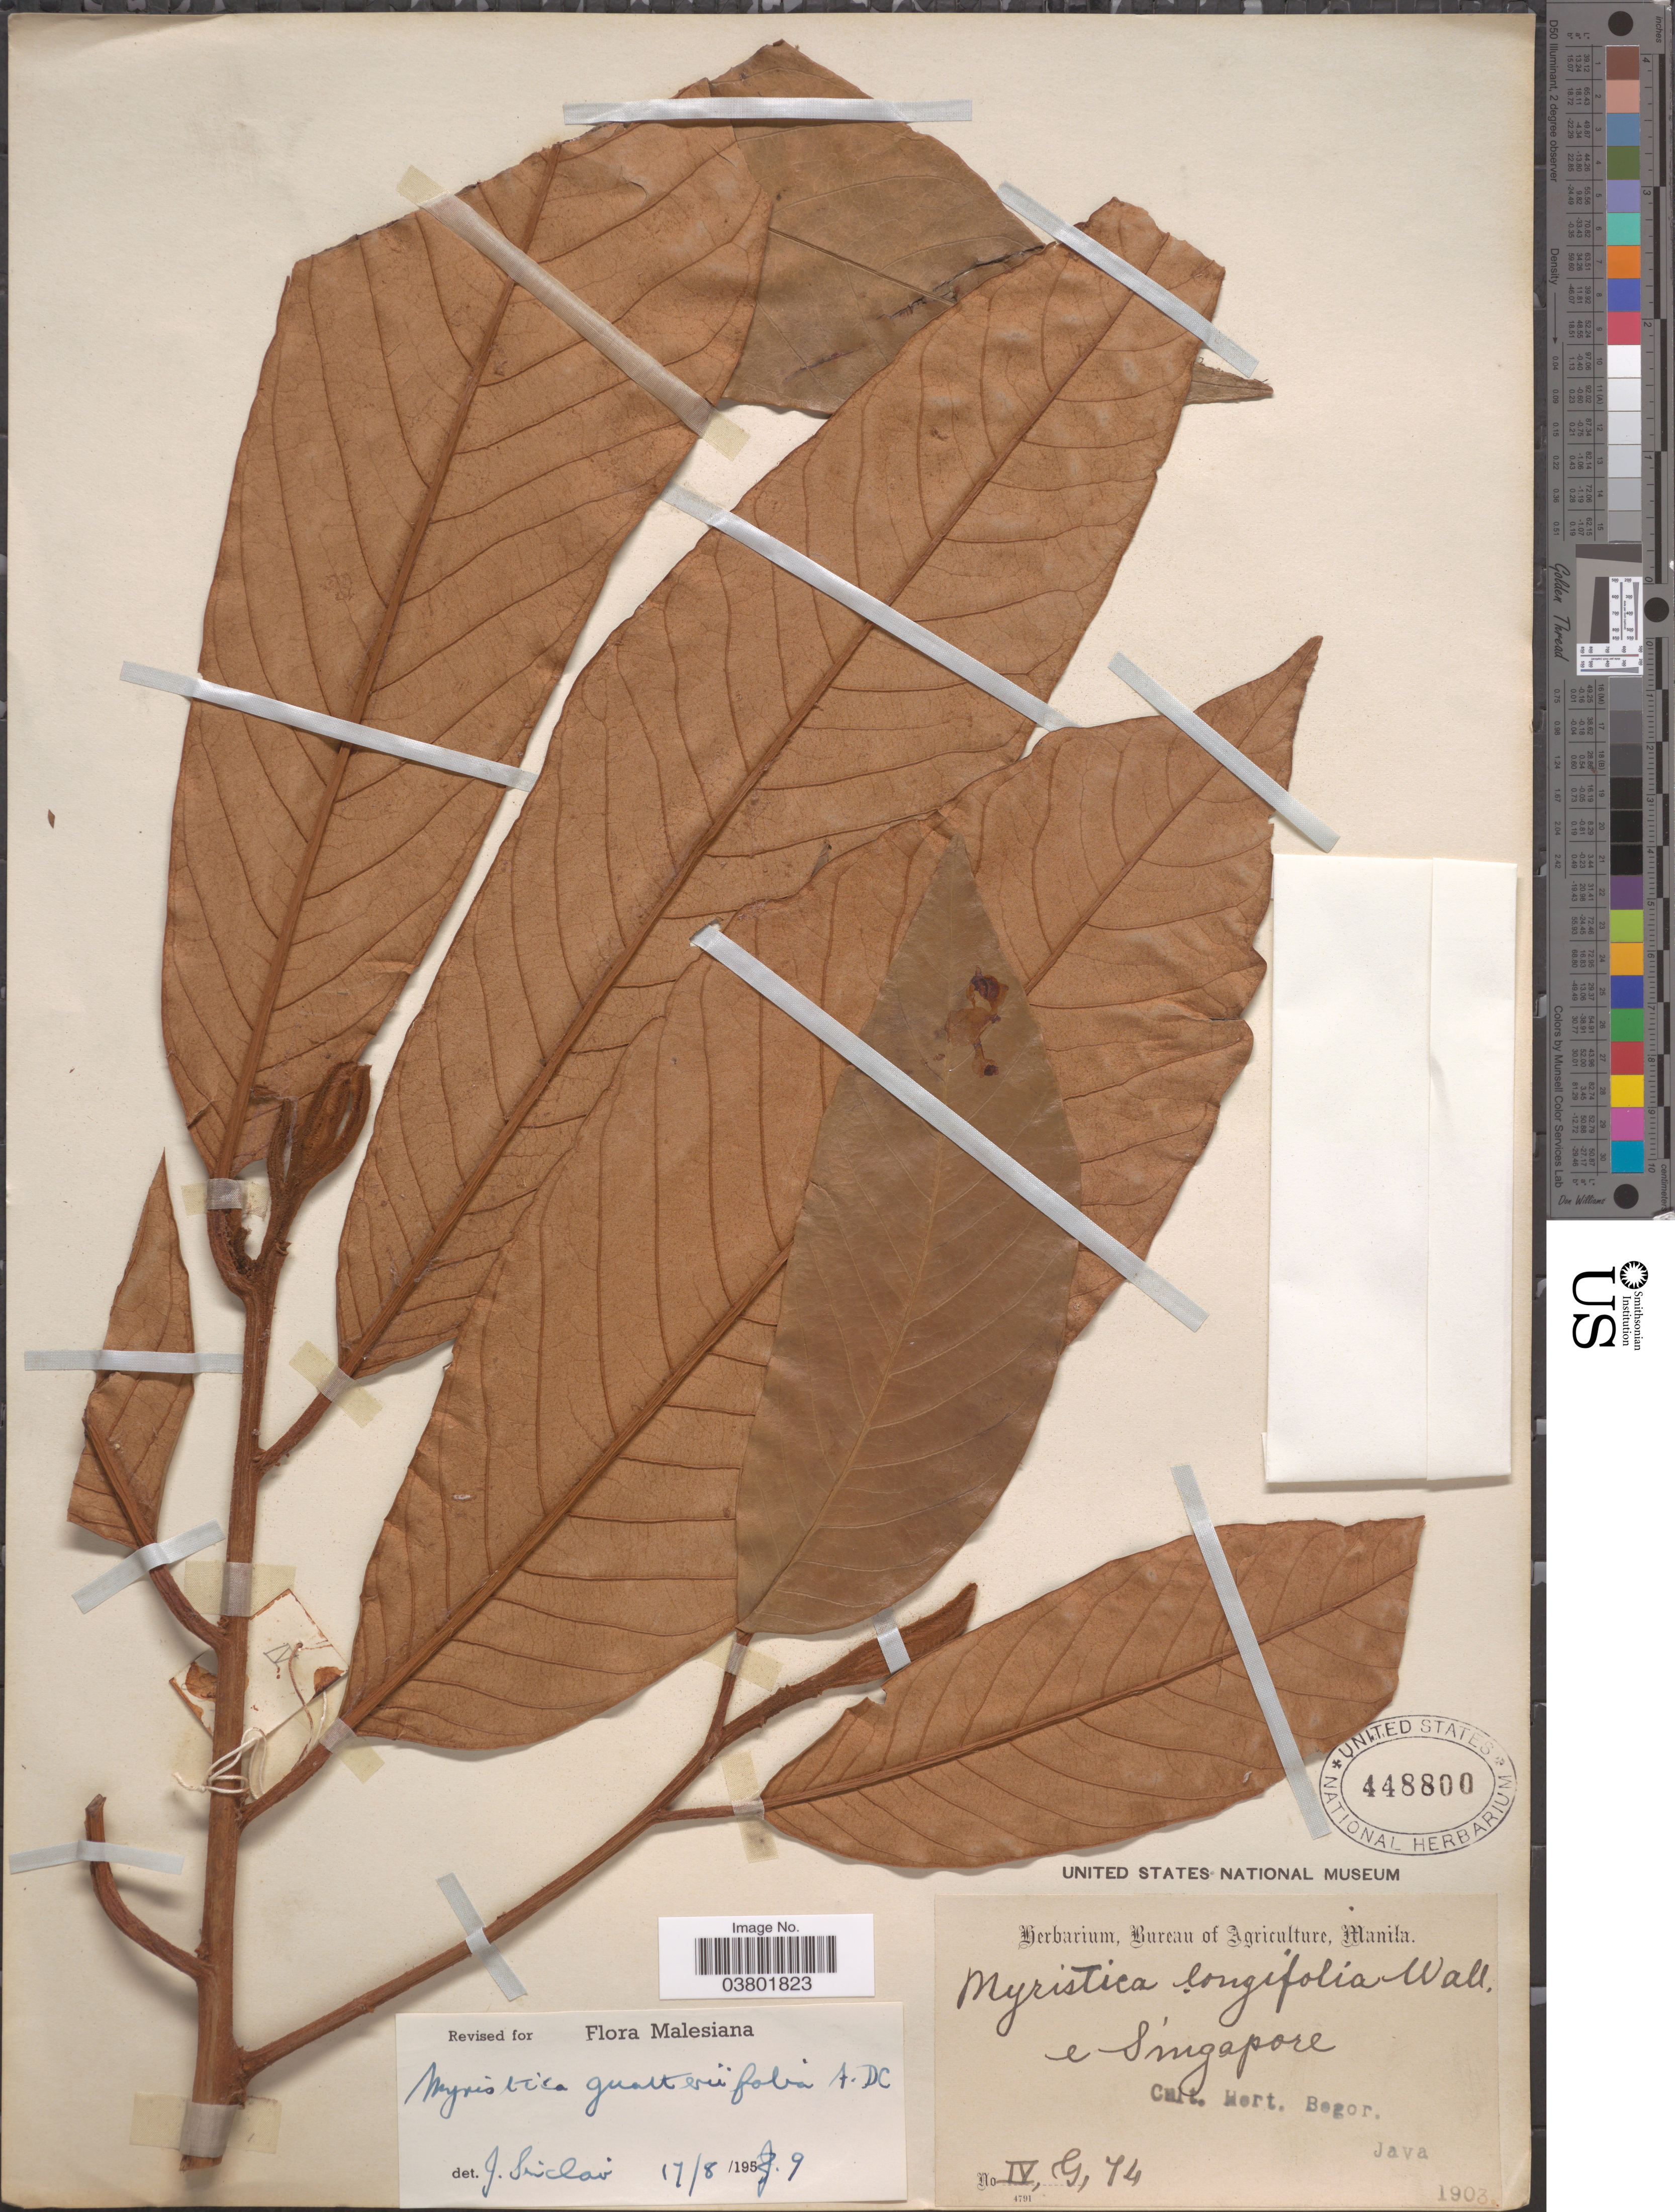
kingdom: Plantae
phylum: Tracheophyta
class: Magnoliopsida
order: Magnoliales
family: Myristicaceae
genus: Myristica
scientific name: Myristica guatteriifolia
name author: A. DC.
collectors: Ex herb. Bureau of Agriculture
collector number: IV,G,74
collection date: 1903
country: Indonesia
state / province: Java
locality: Cult. Hort. Bogor.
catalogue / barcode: US 448800